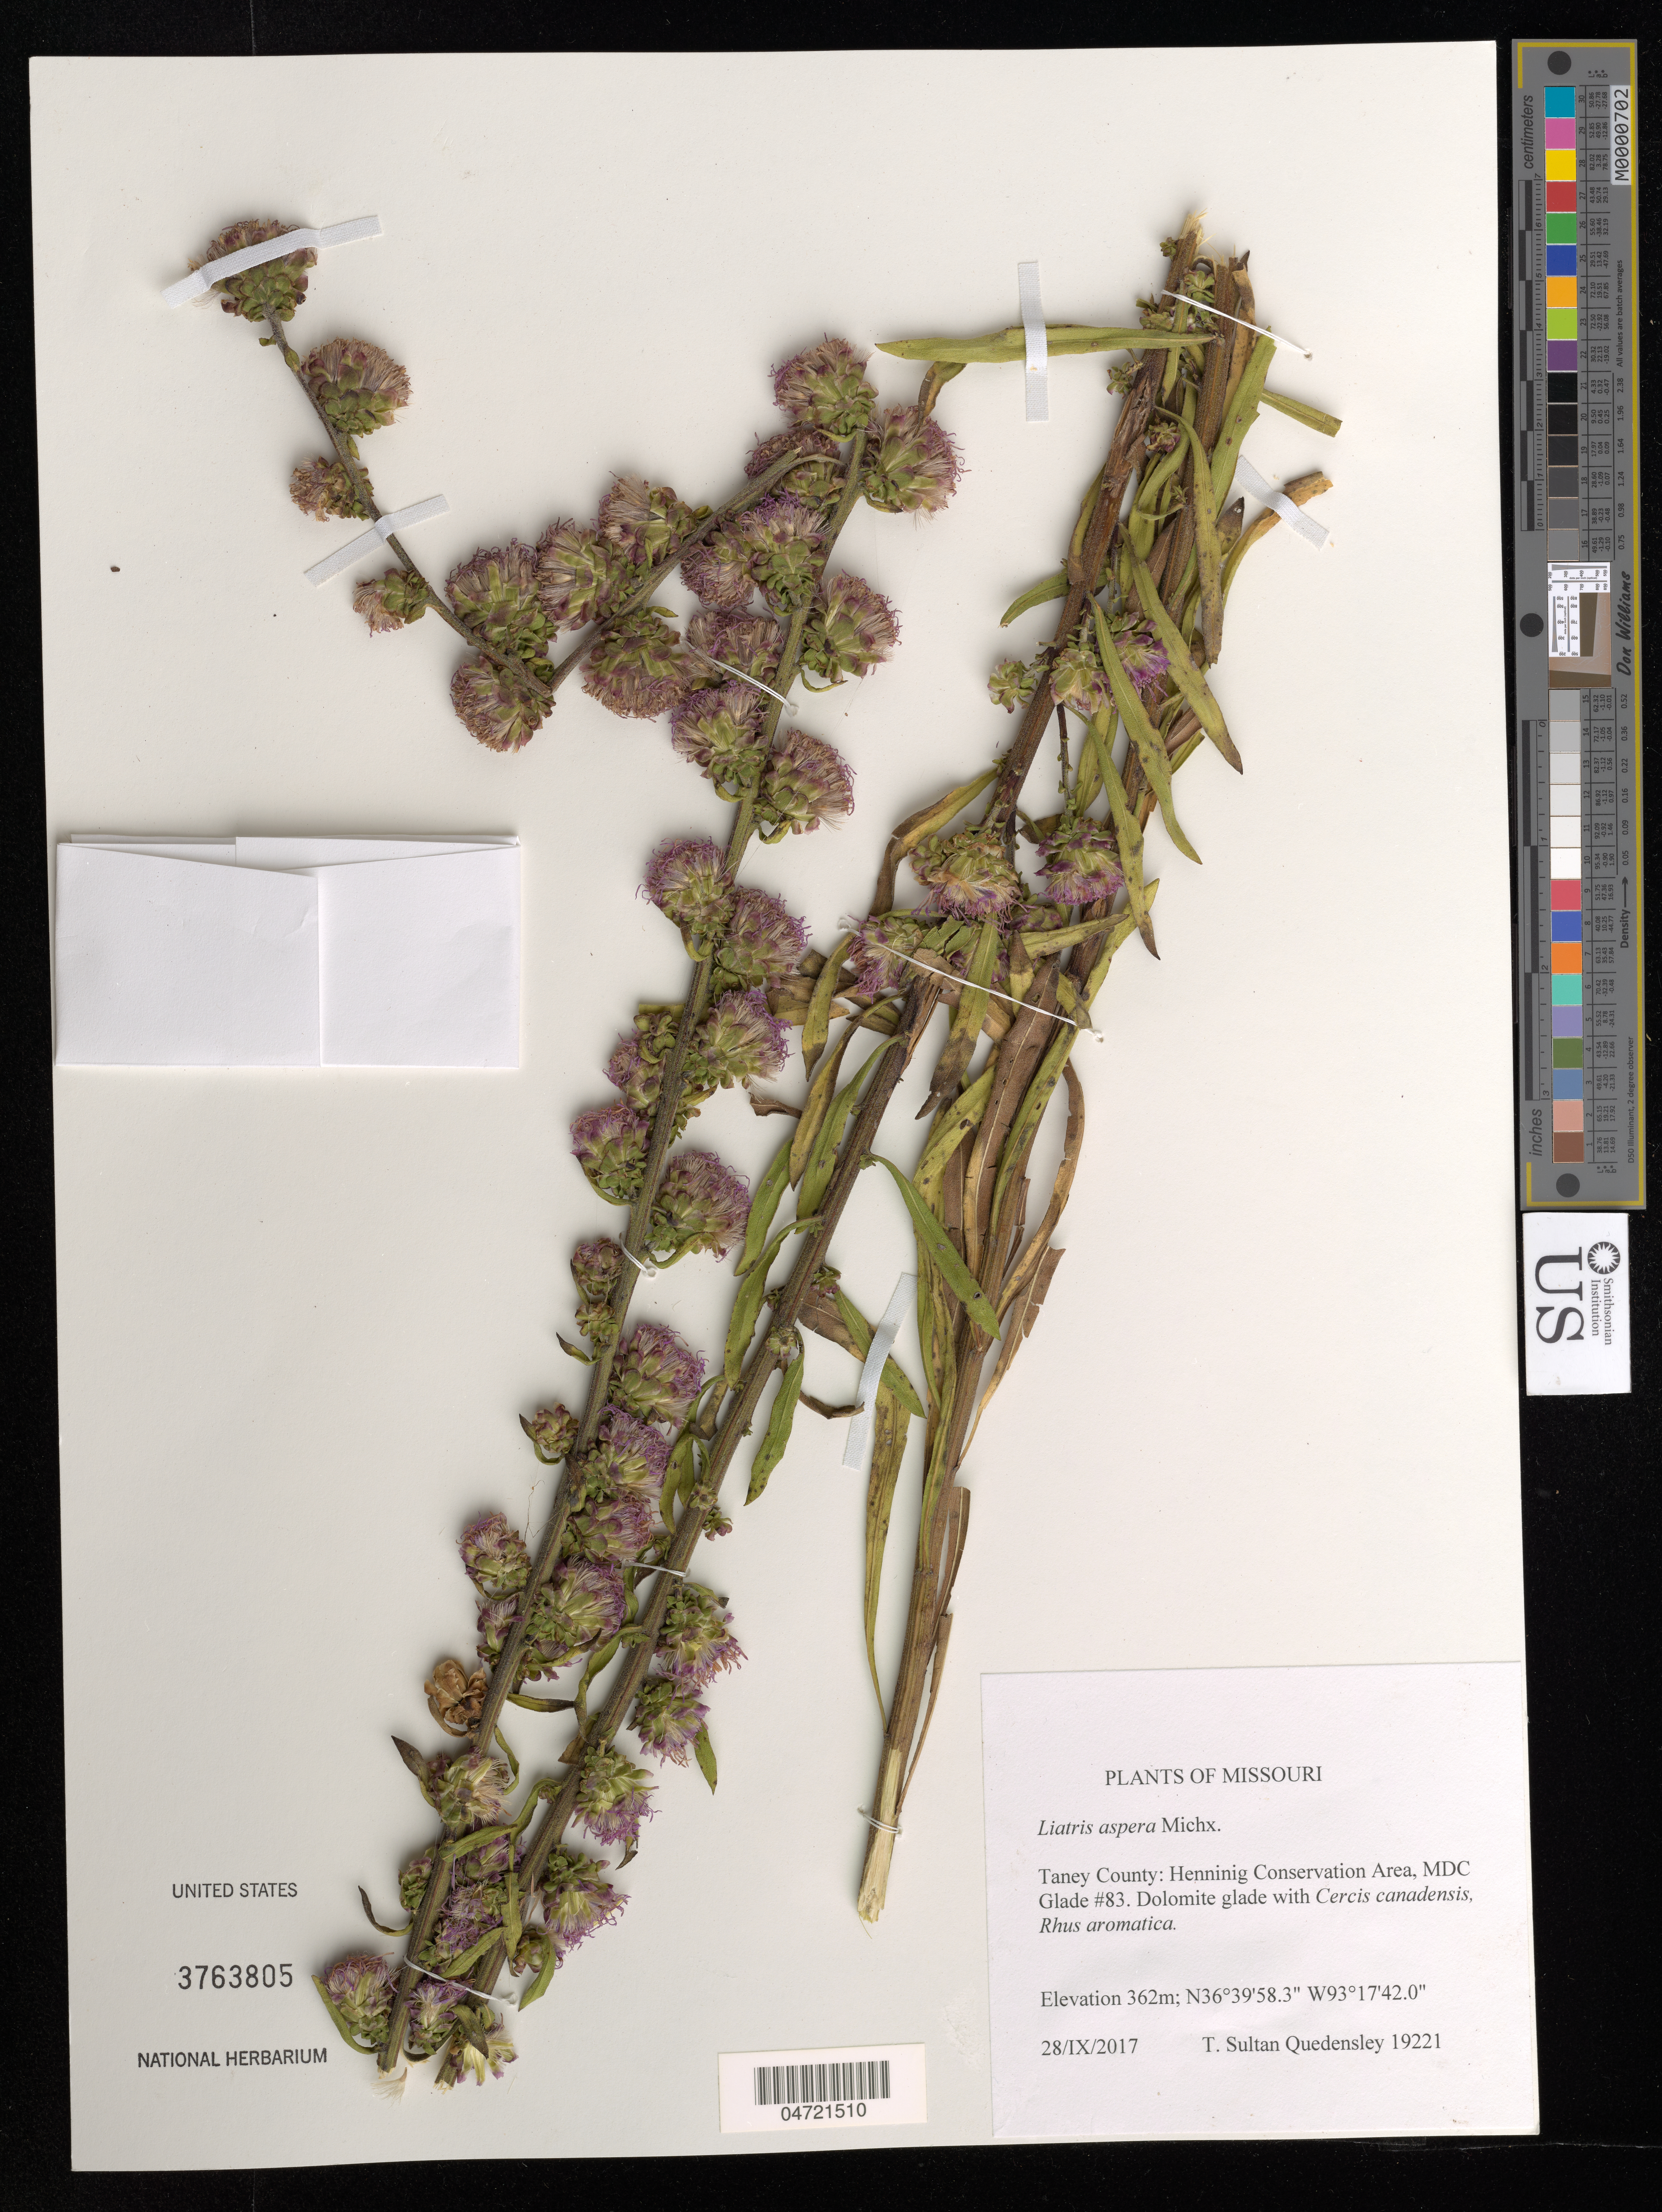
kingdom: Plantae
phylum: Tracheophyta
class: Magnoliopsida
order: Asterales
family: Asteraceae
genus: Liatris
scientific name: Liatris aspera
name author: Michx.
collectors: T. S. Quedensley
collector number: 19221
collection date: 2017-09-28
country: United States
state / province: Missouri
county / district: Taney County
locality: Henninig Conservation Area, MDC Glade #83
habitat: Dolomite glade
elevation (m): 362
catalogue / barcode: US 3763805